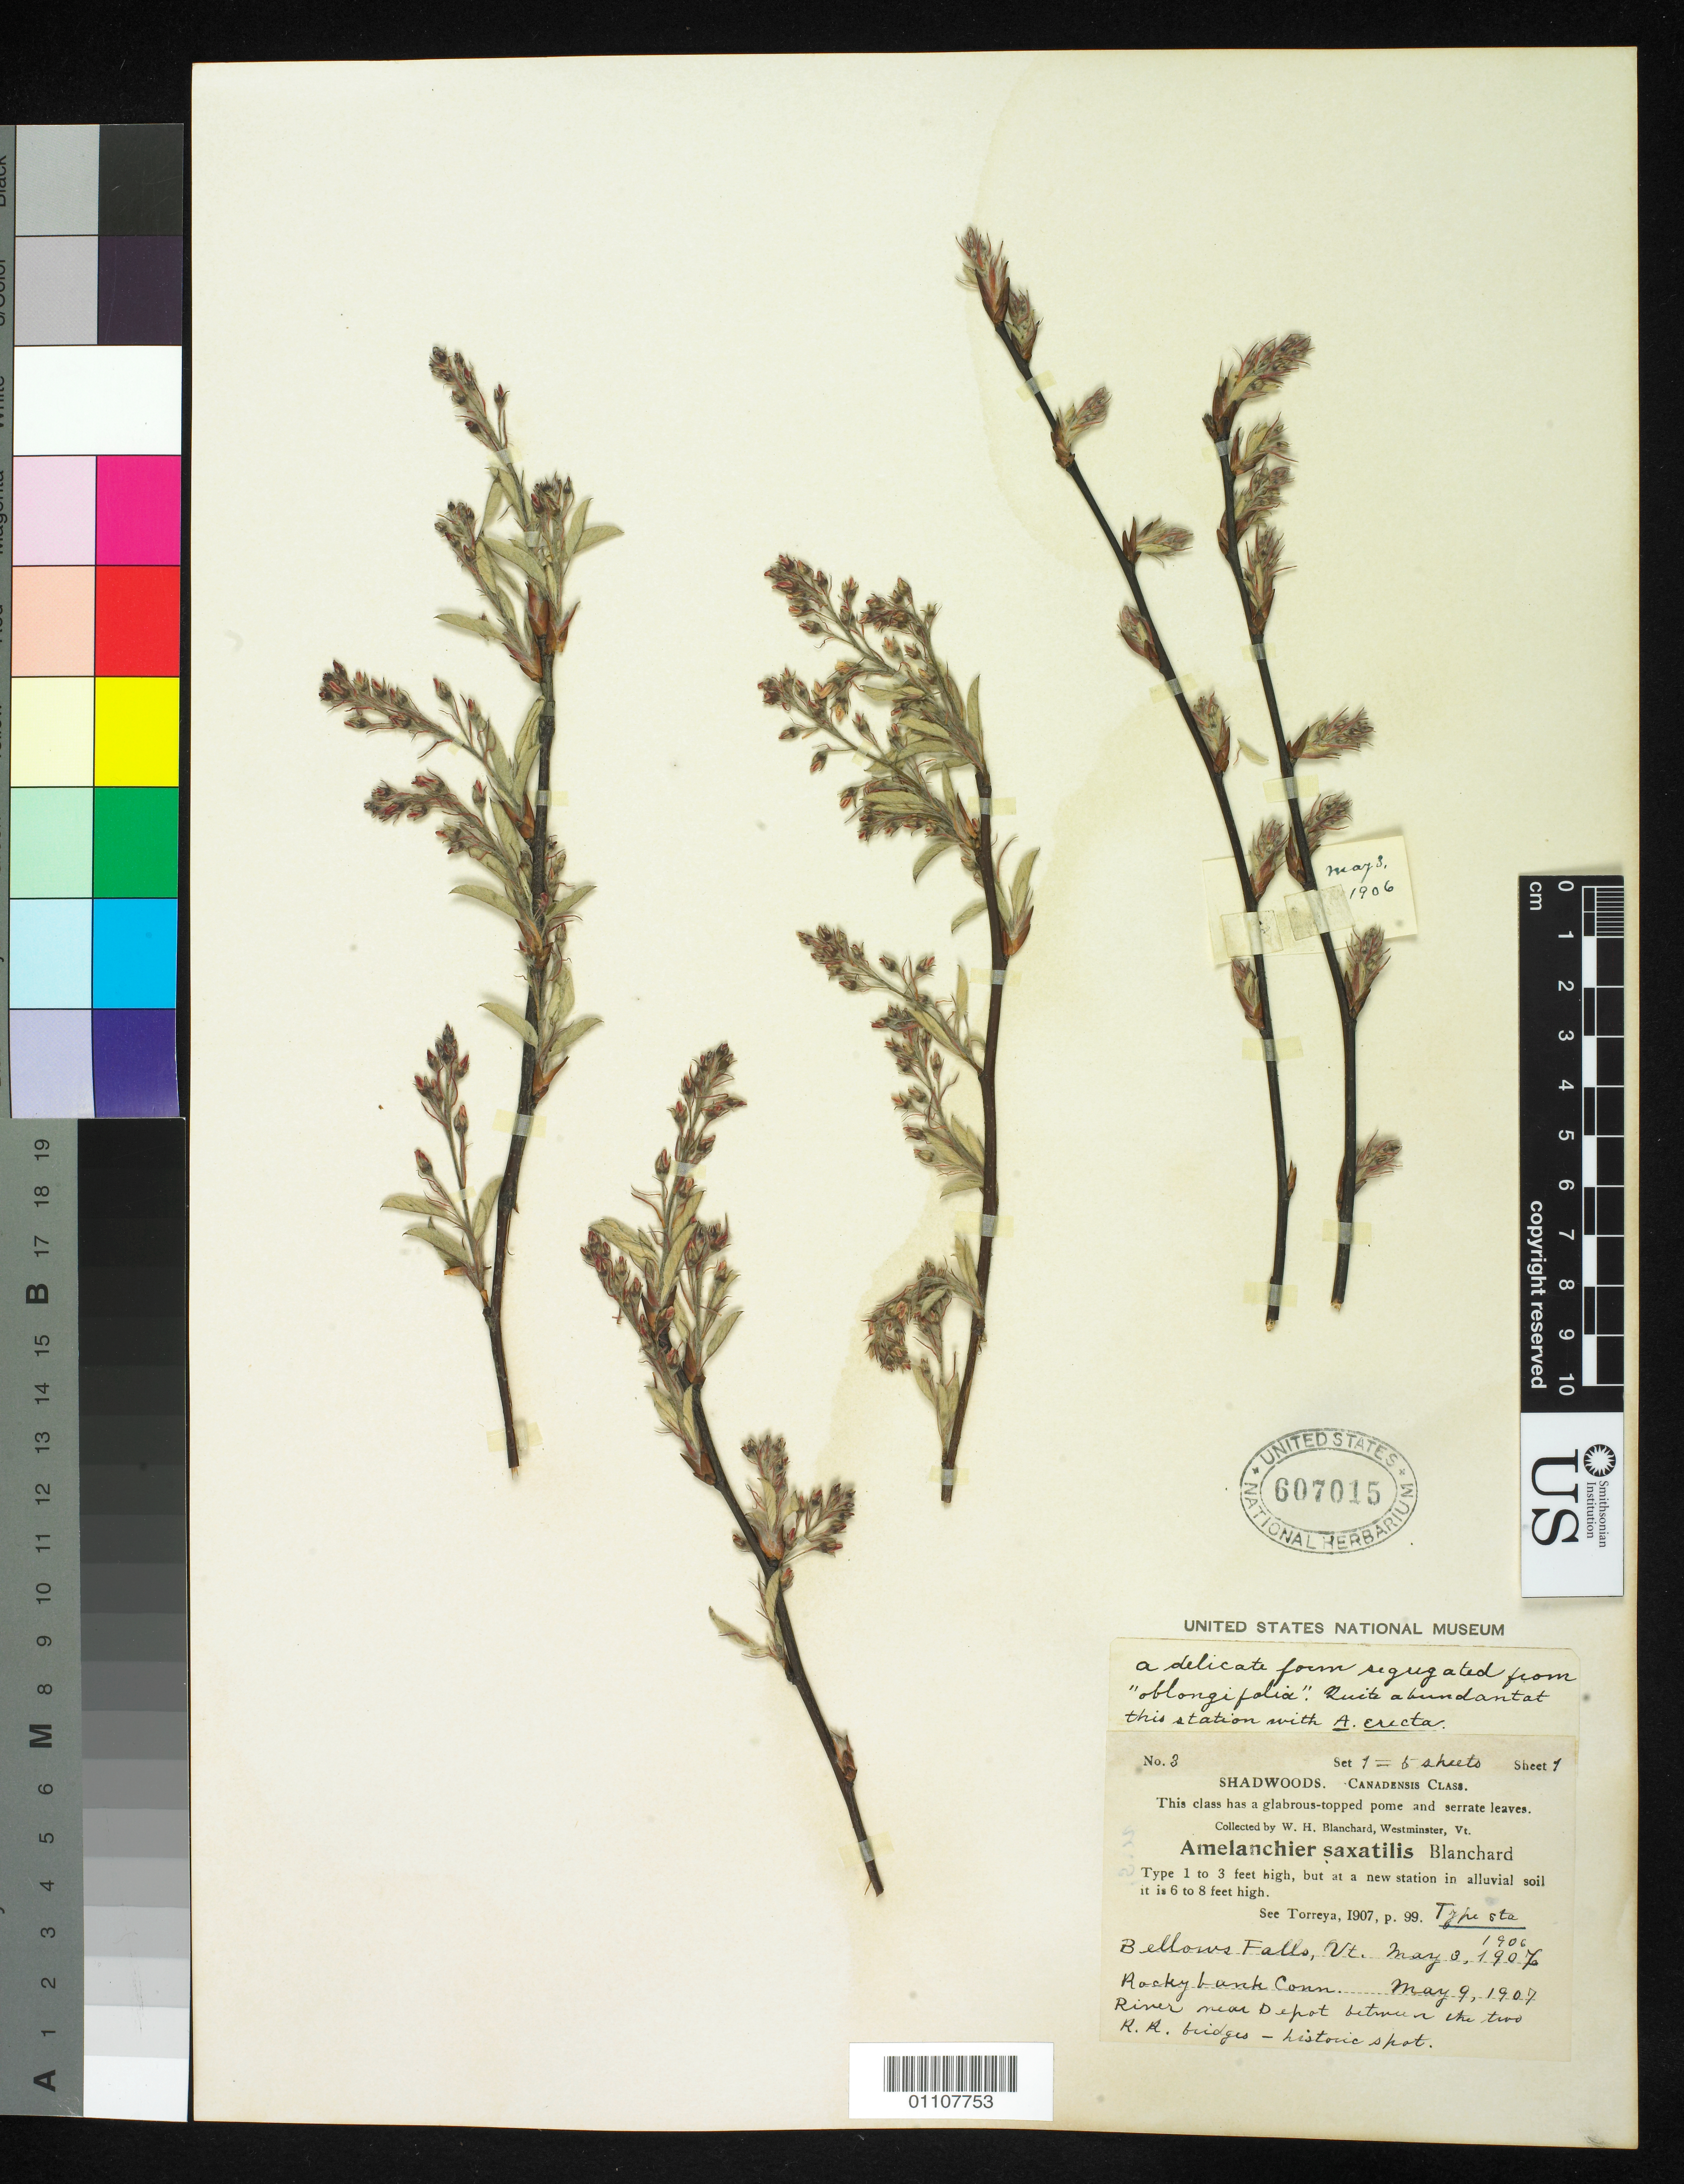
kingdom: Plantae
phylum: Tracheophyta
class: Magnoliopsida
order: Rosales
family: Rosaceae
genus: Amelanchier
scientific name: Amelanchier saxatilis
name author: Blanch.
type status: Possible Syntype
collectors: W. H. Blanchard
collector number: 3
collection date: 1907-05-03/1907-05-09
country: United States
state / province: Vermont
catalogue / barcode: US 607015